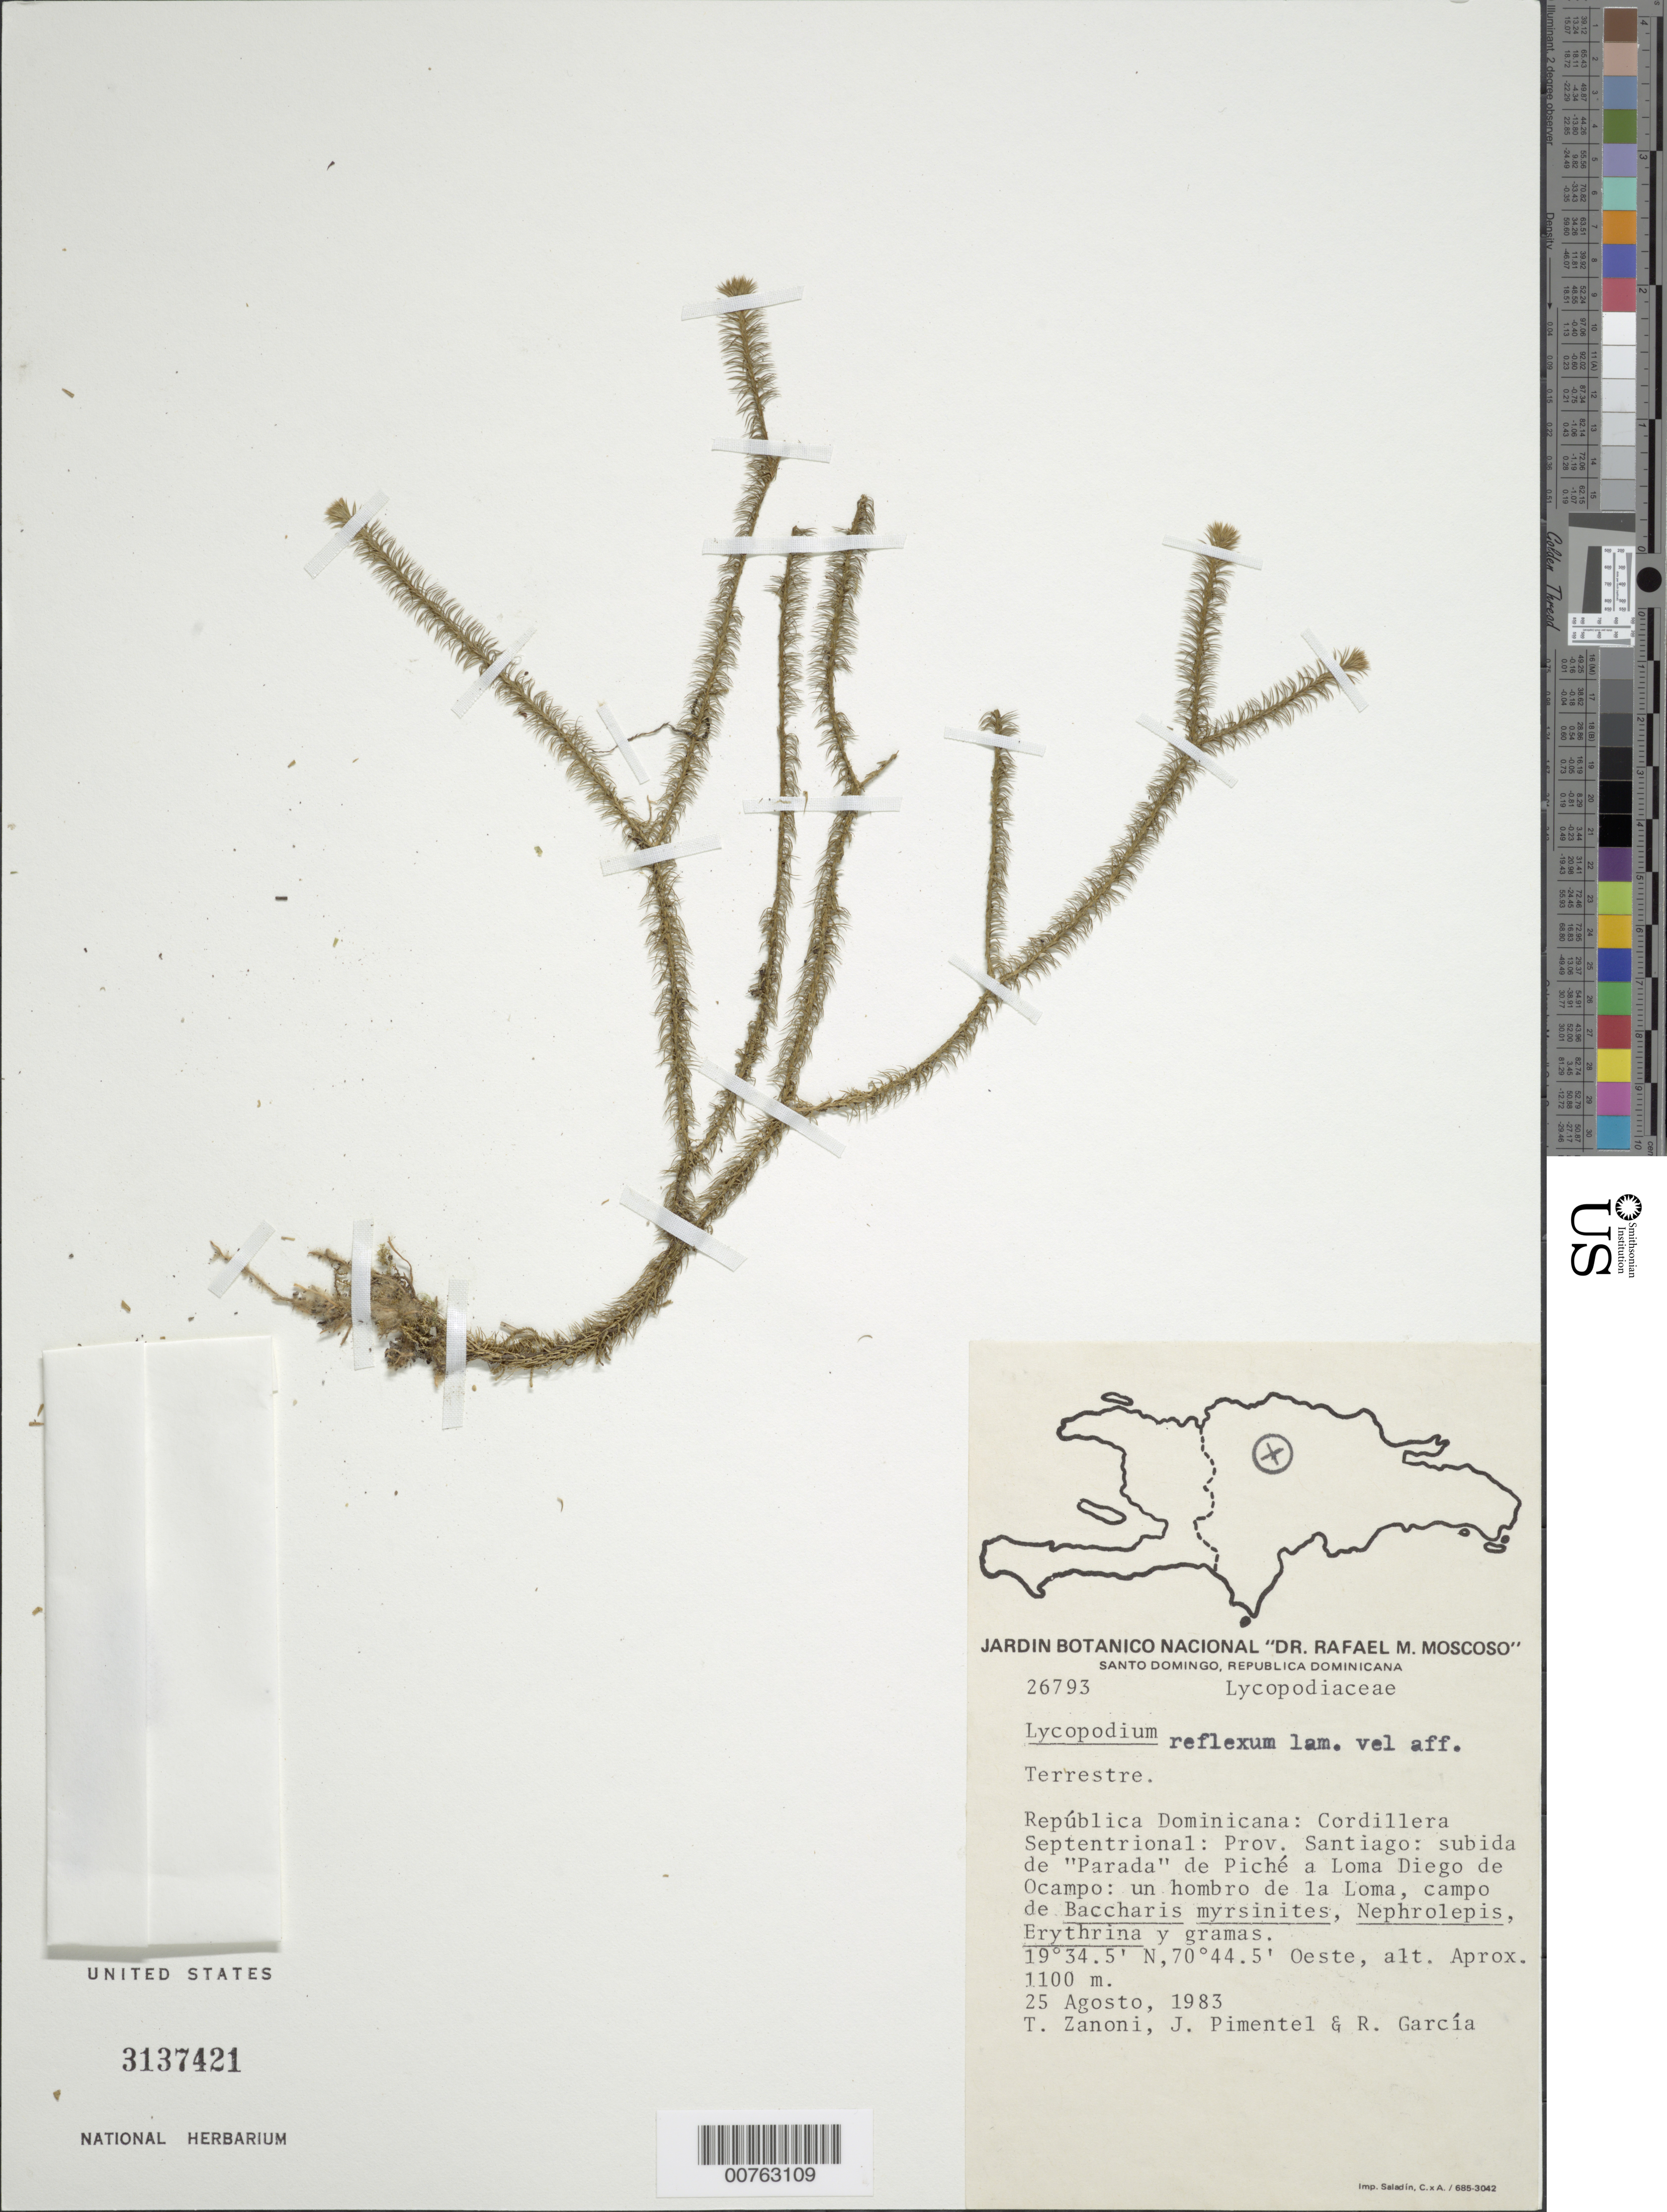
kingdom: Plantae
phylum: Tracheophyta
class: Lycopodiopsida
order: Lycopodiales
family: Lycopodiaceae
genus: Phlegmariurus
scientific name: Phlegmariurus reflexus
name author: (Lam.) B. Øllg.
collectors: T. A. Zanoni, J. Pimentel & R. G. García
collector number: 26793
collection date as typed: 25 Aug 1983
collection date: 1983-08-25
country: Dominican Republic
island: Hispaniola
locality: Cordillera Septentrional. Provincia Santiago, subida de "Parada" de Piché a Loma Diego de Ocampo, un hombro de la Loma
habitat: Campo de Baccharis myrsinites, Nephrolepis, Erythrina y gramas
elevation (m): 1100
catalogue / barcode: US 3137421